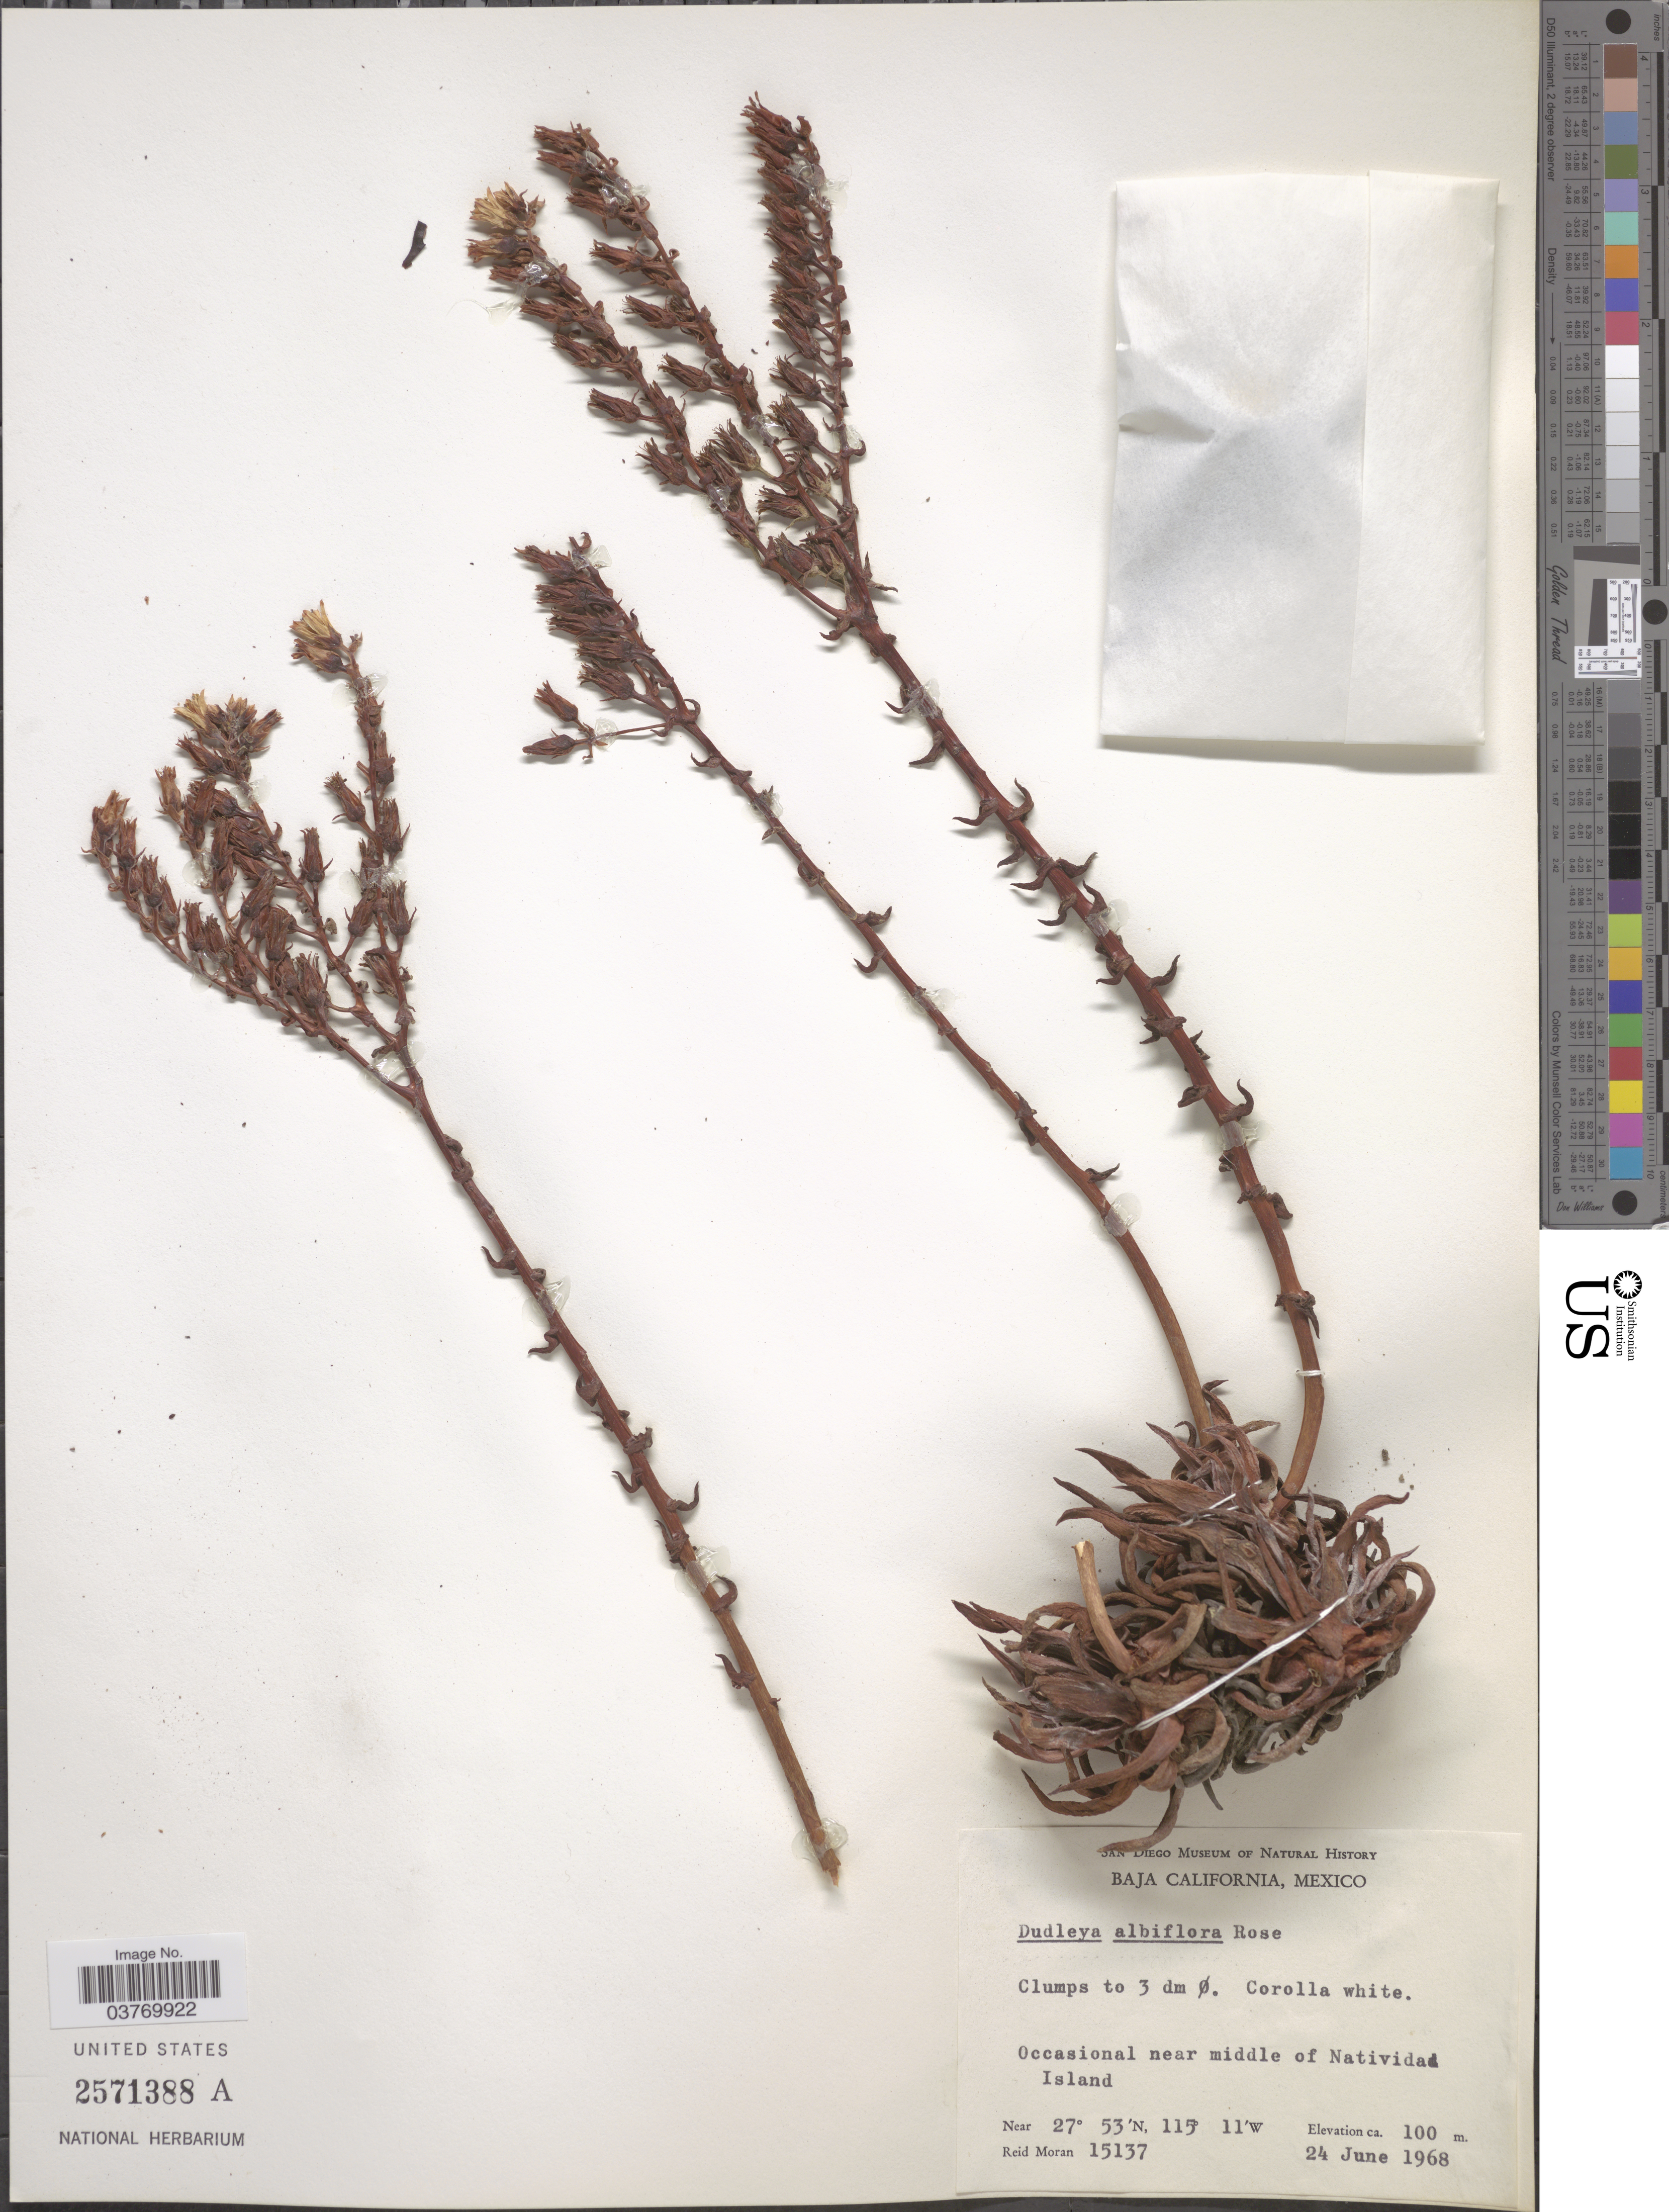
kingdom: Plantae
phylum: Tracheophyta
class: Magnoliopsida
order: Saxifragales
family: Crassulaceae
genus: Dudleya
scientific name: Dudleya albiflora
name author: Rose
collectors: R. V. Moran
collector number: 15137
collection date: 1968-06-24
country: Mexico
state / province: Baja California Sur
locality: Occasional near middle of Natividad Island.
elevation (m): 100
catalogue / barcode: US 2571388A